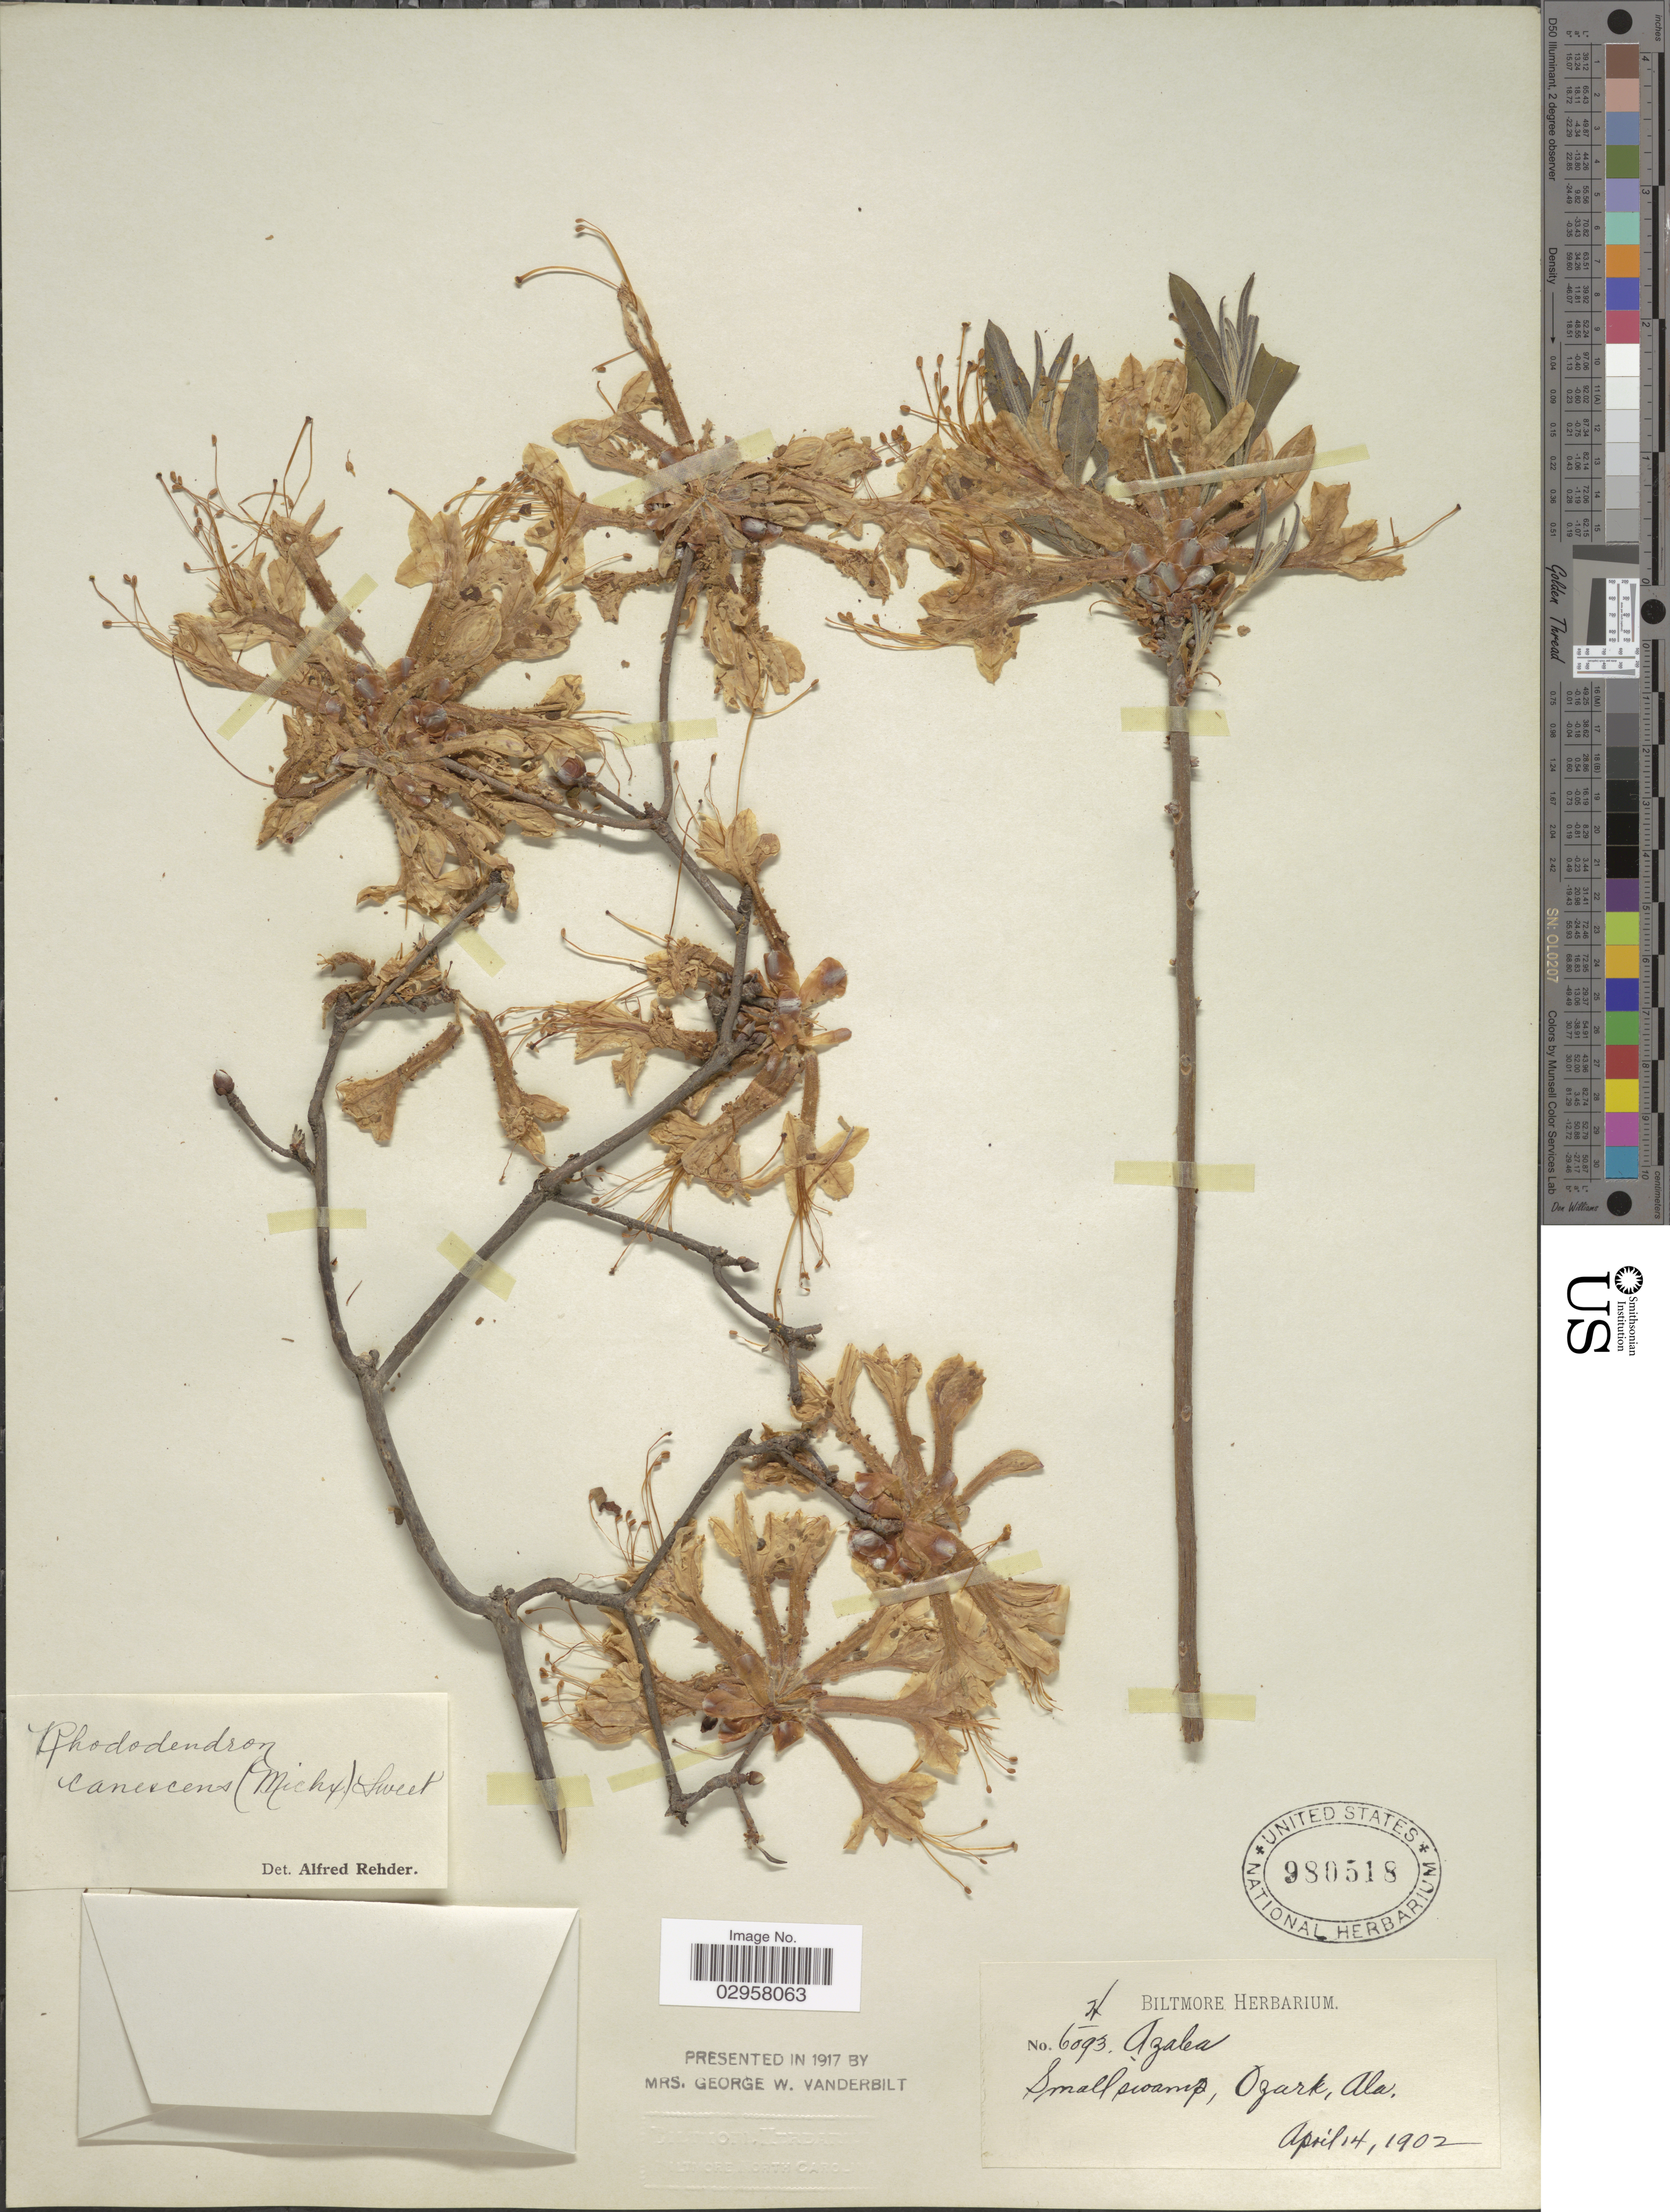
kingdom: Plantae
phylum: Tracheophyta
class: Magnoliopsida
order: Ericales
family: Ericaceae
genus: Rhododendron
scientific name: Rhododendron canescens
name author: (Michx.) Sweet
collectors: ex herb. Biltmore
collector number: H/6093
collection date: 1902-04-14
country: United States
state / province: Alabama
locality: Small swamps, Ozark.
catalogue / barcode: US 980518